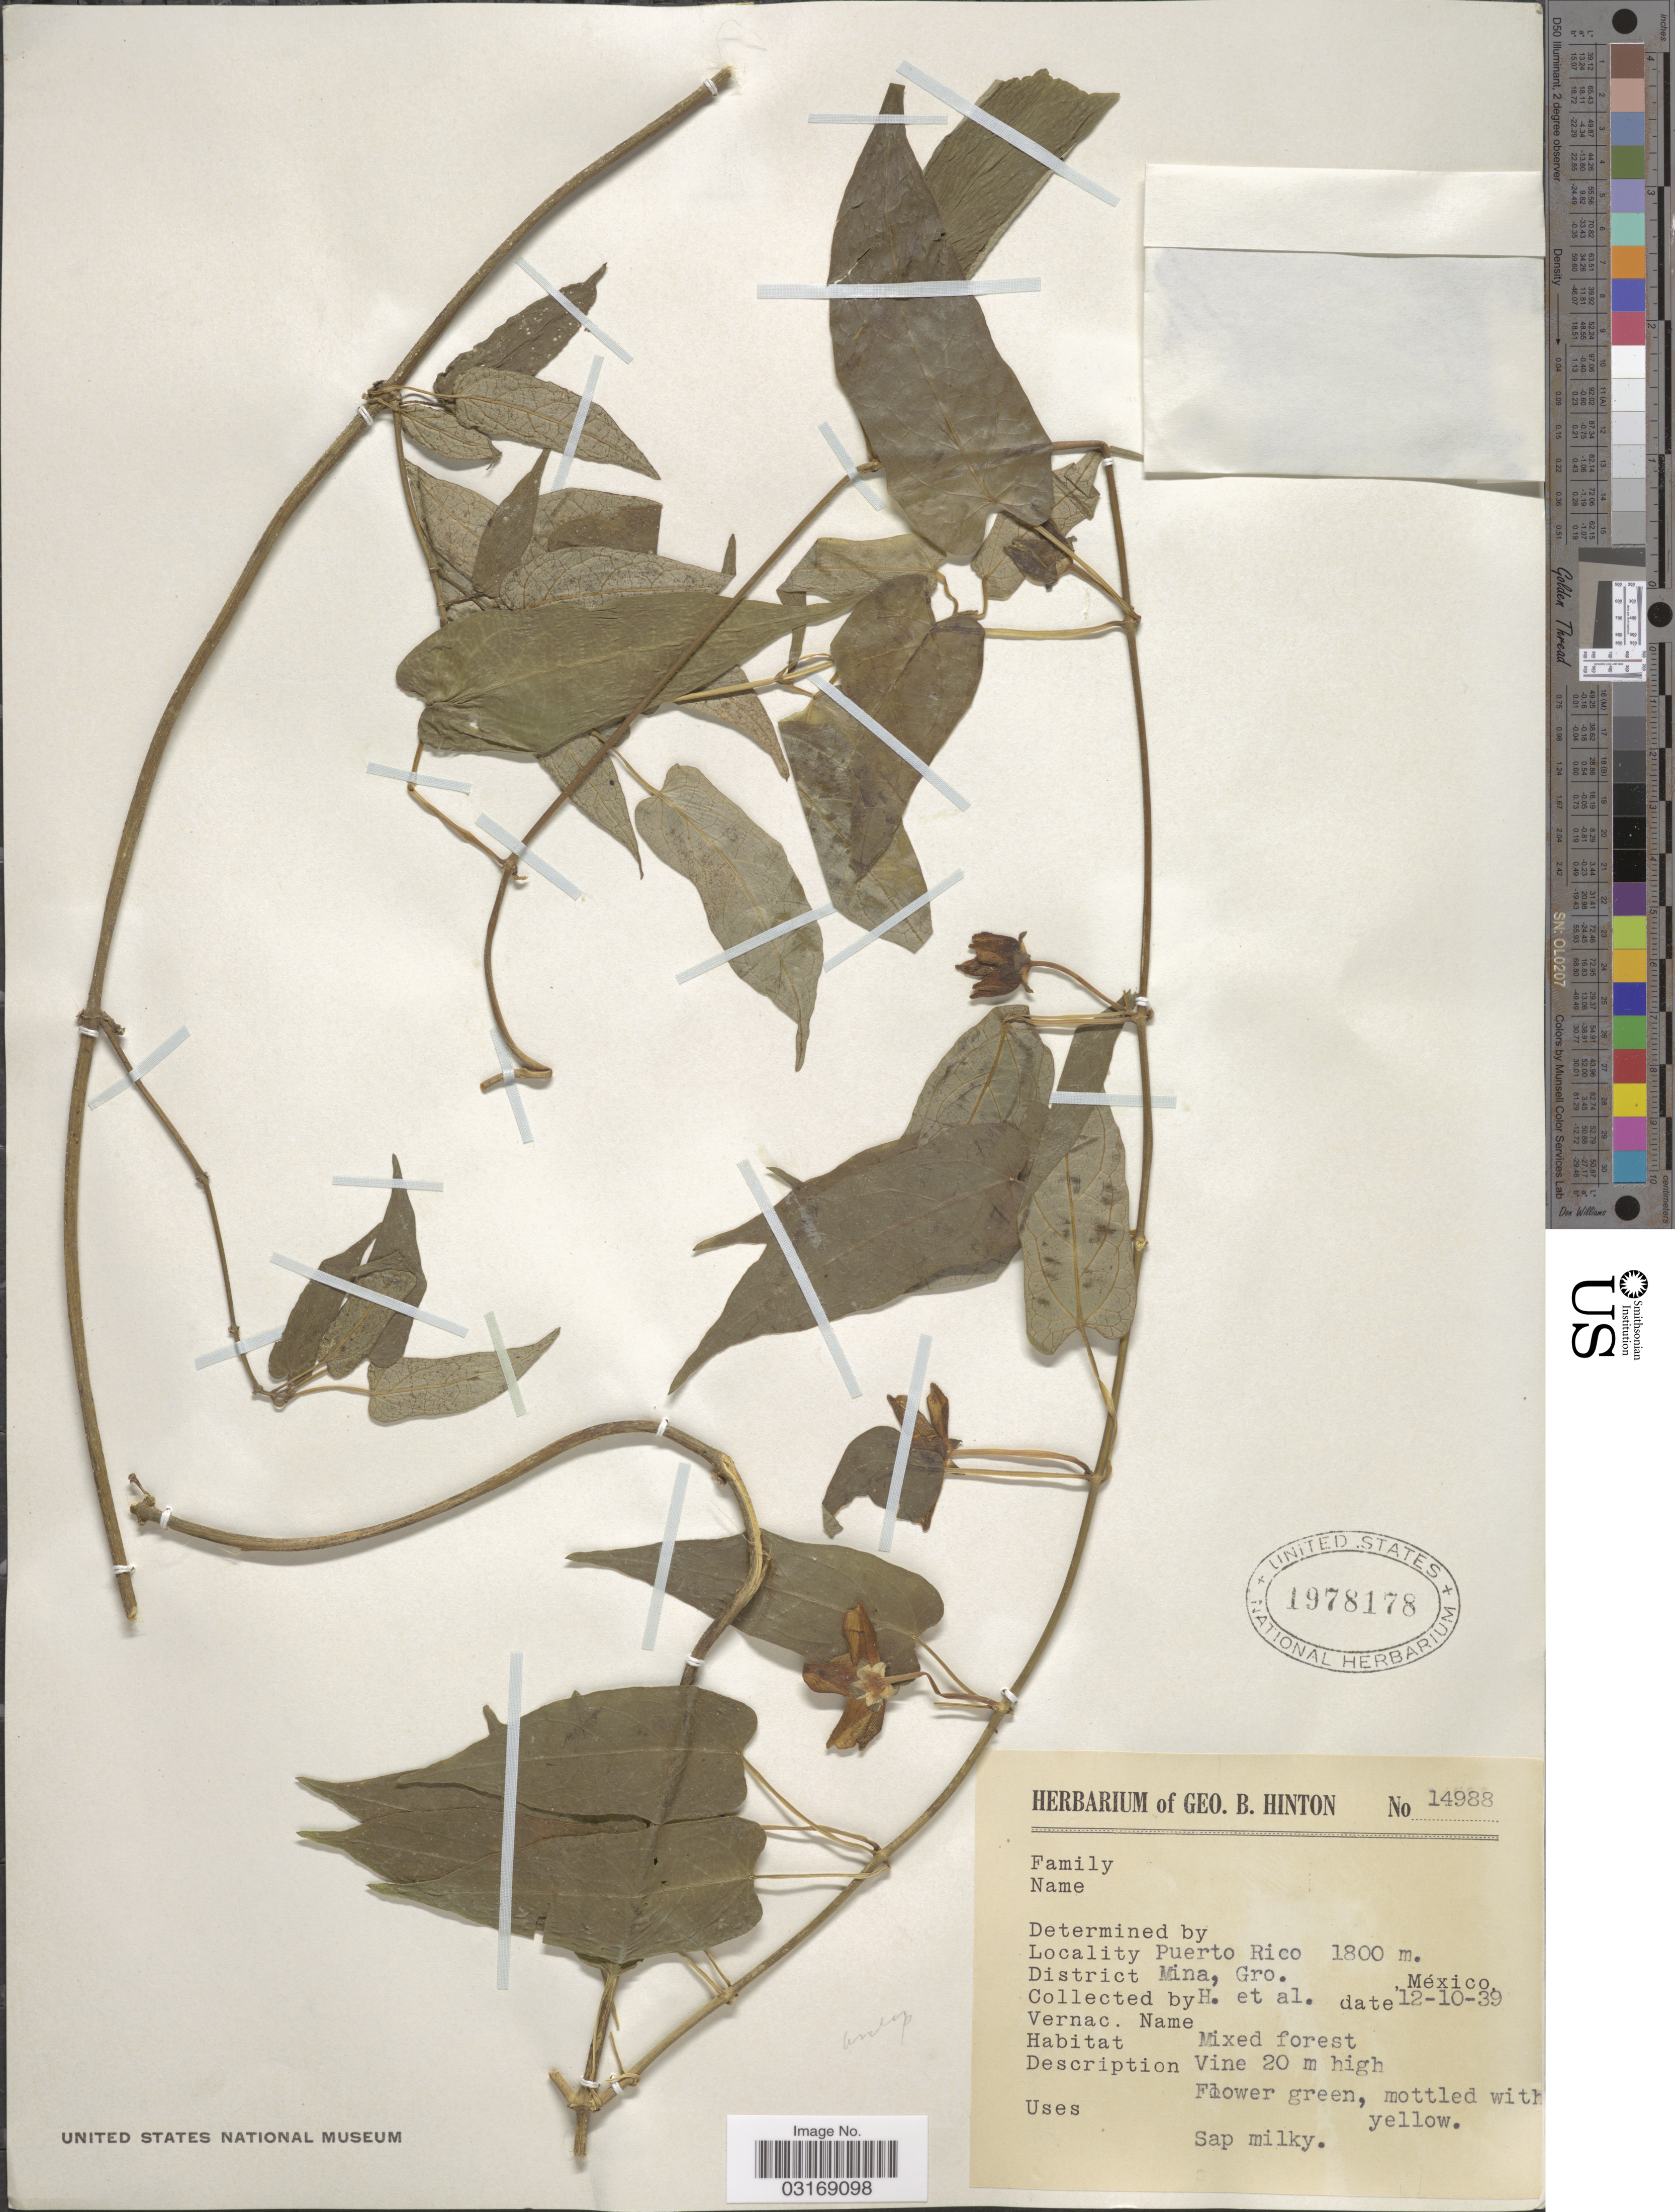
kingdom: Plantae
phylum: Tracheophyta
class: Magnoliopsida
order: Gentianales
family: Apocynaceae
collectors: G. B. Hinton & et al.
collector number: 14988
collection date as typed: Transcribed d/m/y: 12/10/39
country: Mexico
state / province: Guerrero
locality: Puerto Rico. District Mina.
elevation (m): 1800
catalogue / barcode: US 1978178